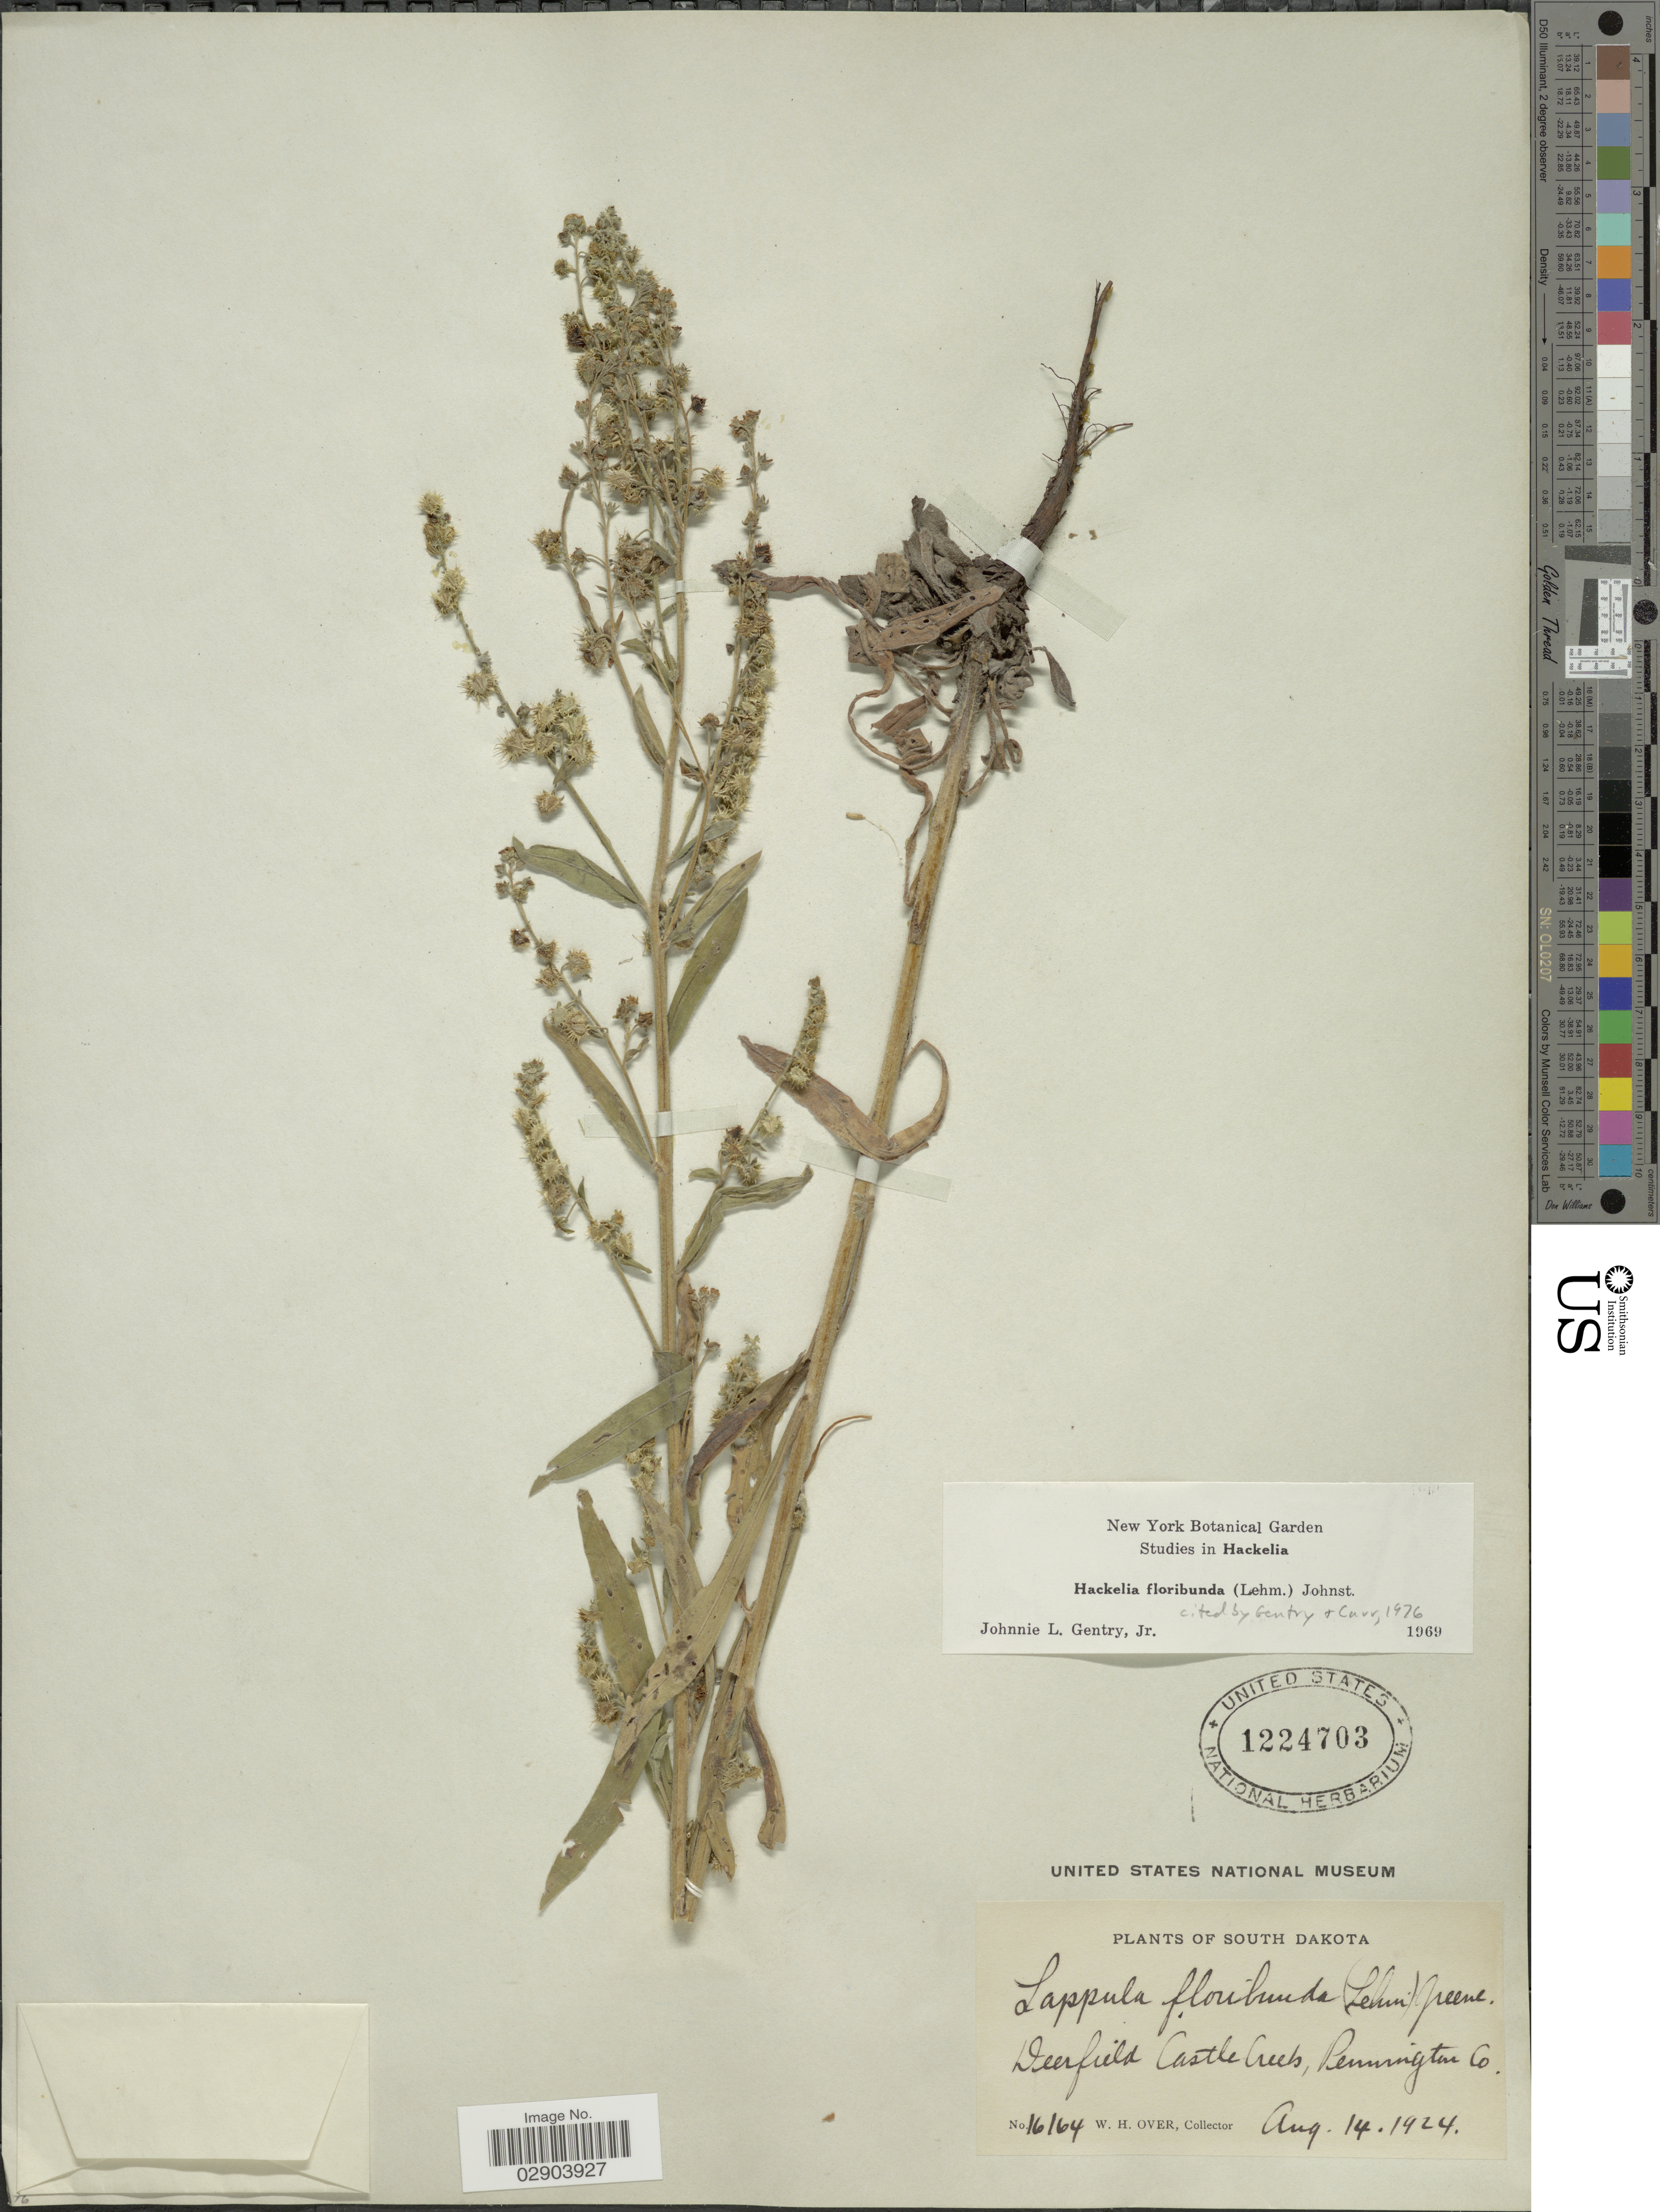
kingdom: Plantae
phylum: Tracheophyta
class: Magnoliopsida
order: Boraginales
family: Boraginaceae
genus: Hackelia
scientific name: Hackelia floribunda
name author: (Lehm.) I.M. Johnst.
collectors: W. Over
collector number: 16164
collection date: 1924-08-14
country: United States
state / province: South Dakota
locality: Deerfield Castle Creeks, Pennington Co.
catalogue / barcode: US 1224703